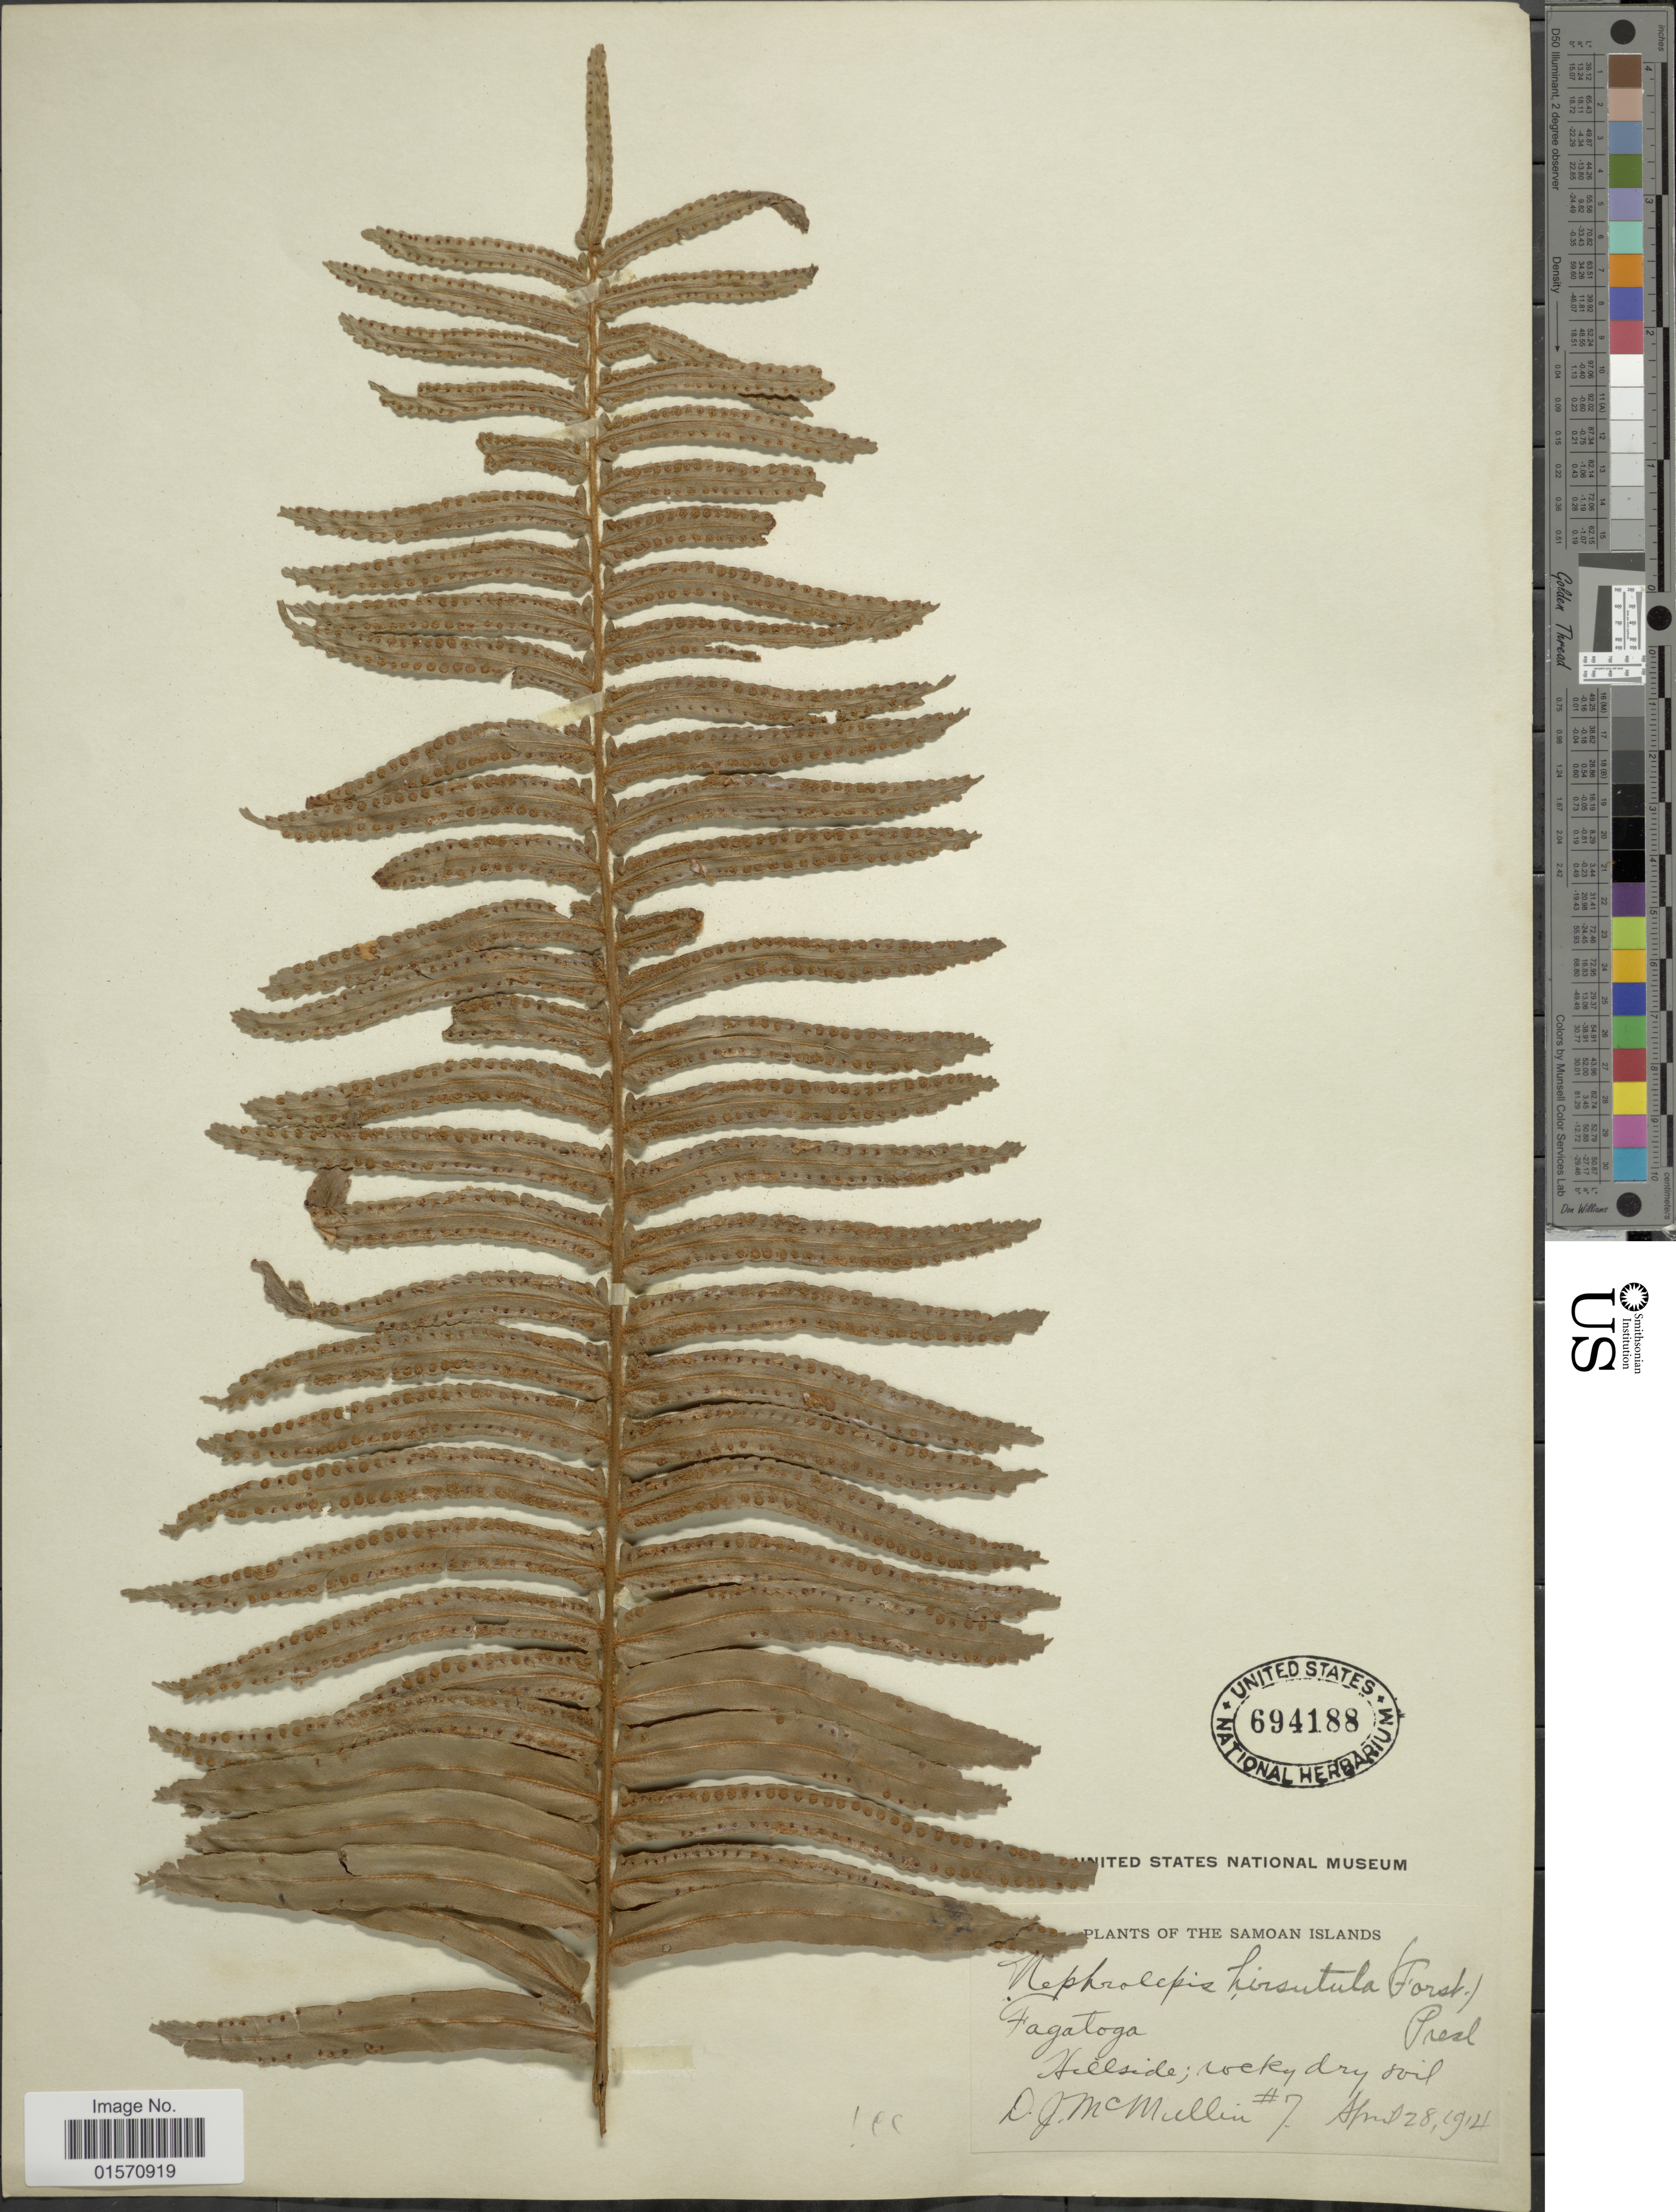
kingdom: Plantae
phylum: Tracheophyta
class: Polypodiopsida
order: Polypodiales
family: Nephrolepidaceae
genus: Nephrolepis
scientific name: Nephrolepis hirsutula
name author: (G. Forst.) C. Presl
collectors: D. McMullin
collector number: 7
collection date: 1914-04-28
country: American Samoa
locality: Samoan Islands. Fagatoga. Hillside; rocky dry soil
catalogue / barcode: US 694188